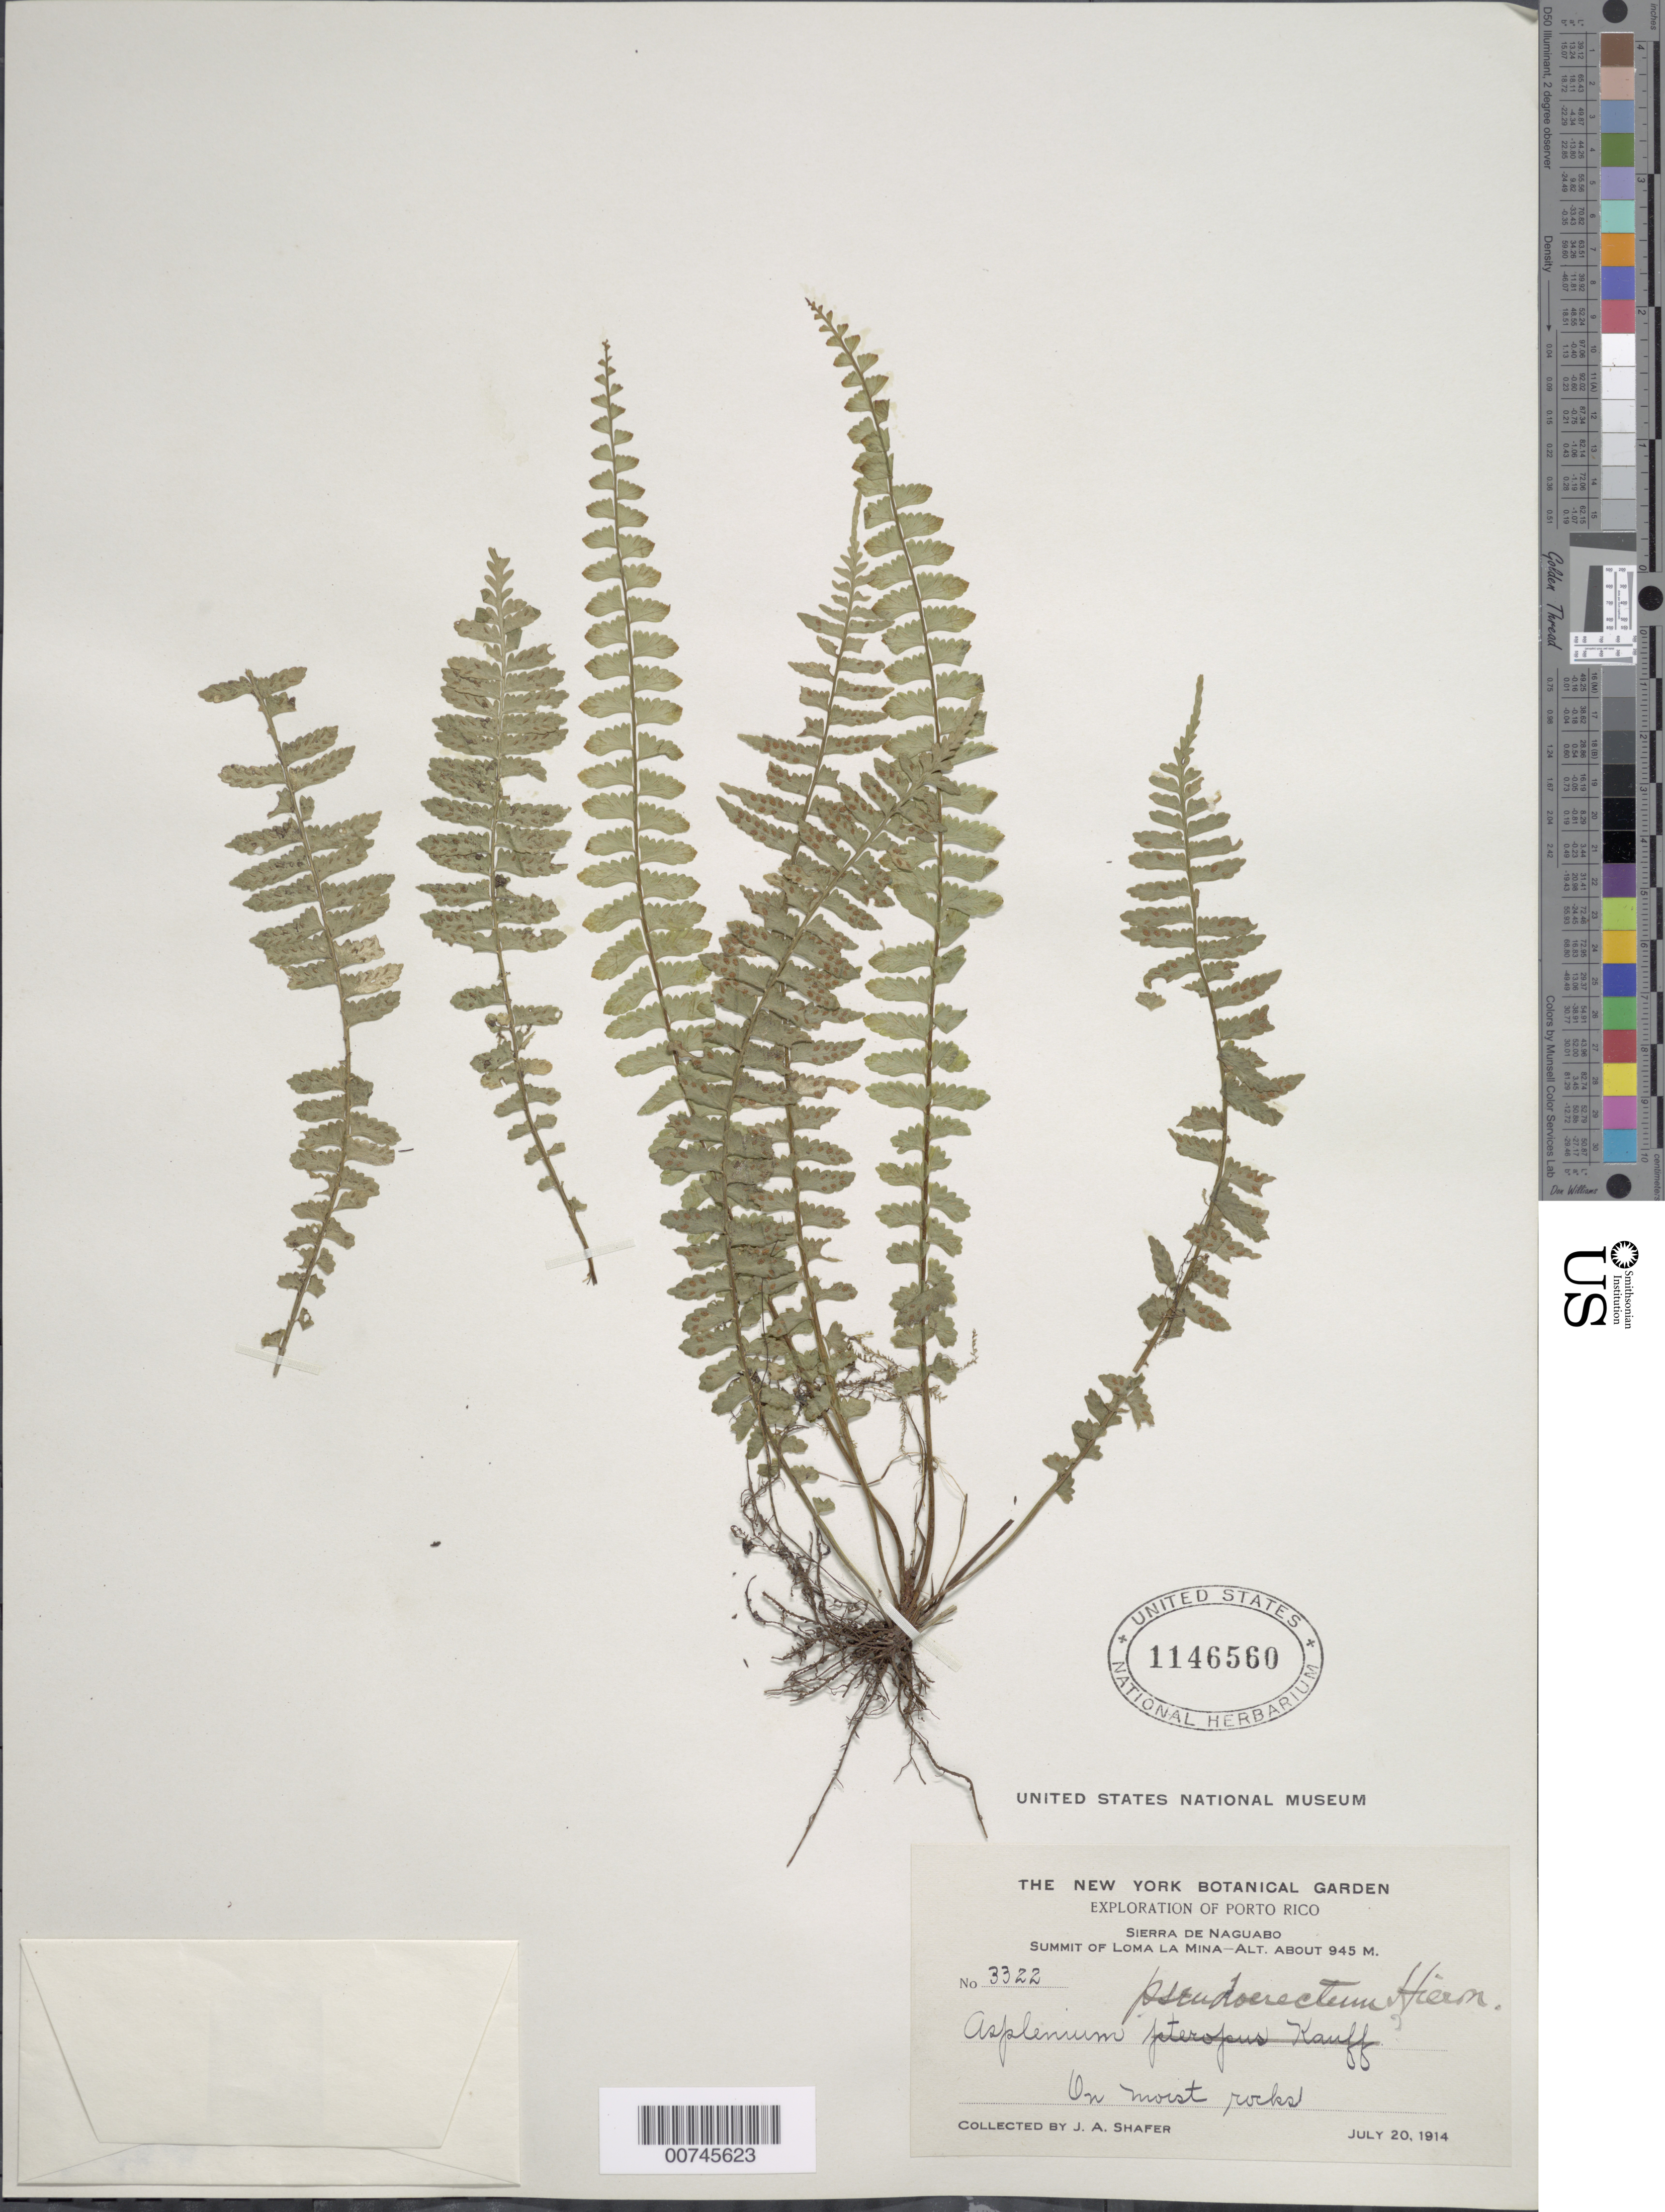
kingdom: Plantae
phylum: Tracheophyta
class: Polypodiopsida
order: Polypodiales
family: Aspleniaceae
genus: Asplenium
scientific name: Asplenium pteropus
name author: Kaulf.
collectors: J. A. Shafer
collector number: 3322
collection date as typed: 20 Jul 1914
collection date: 1914-07-20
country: Puerto Rico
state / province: Naguabo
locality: Sierra de Naguabo, summit of Loma La Mina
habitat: On moist rocks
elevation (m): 945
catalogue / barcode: US 1146560